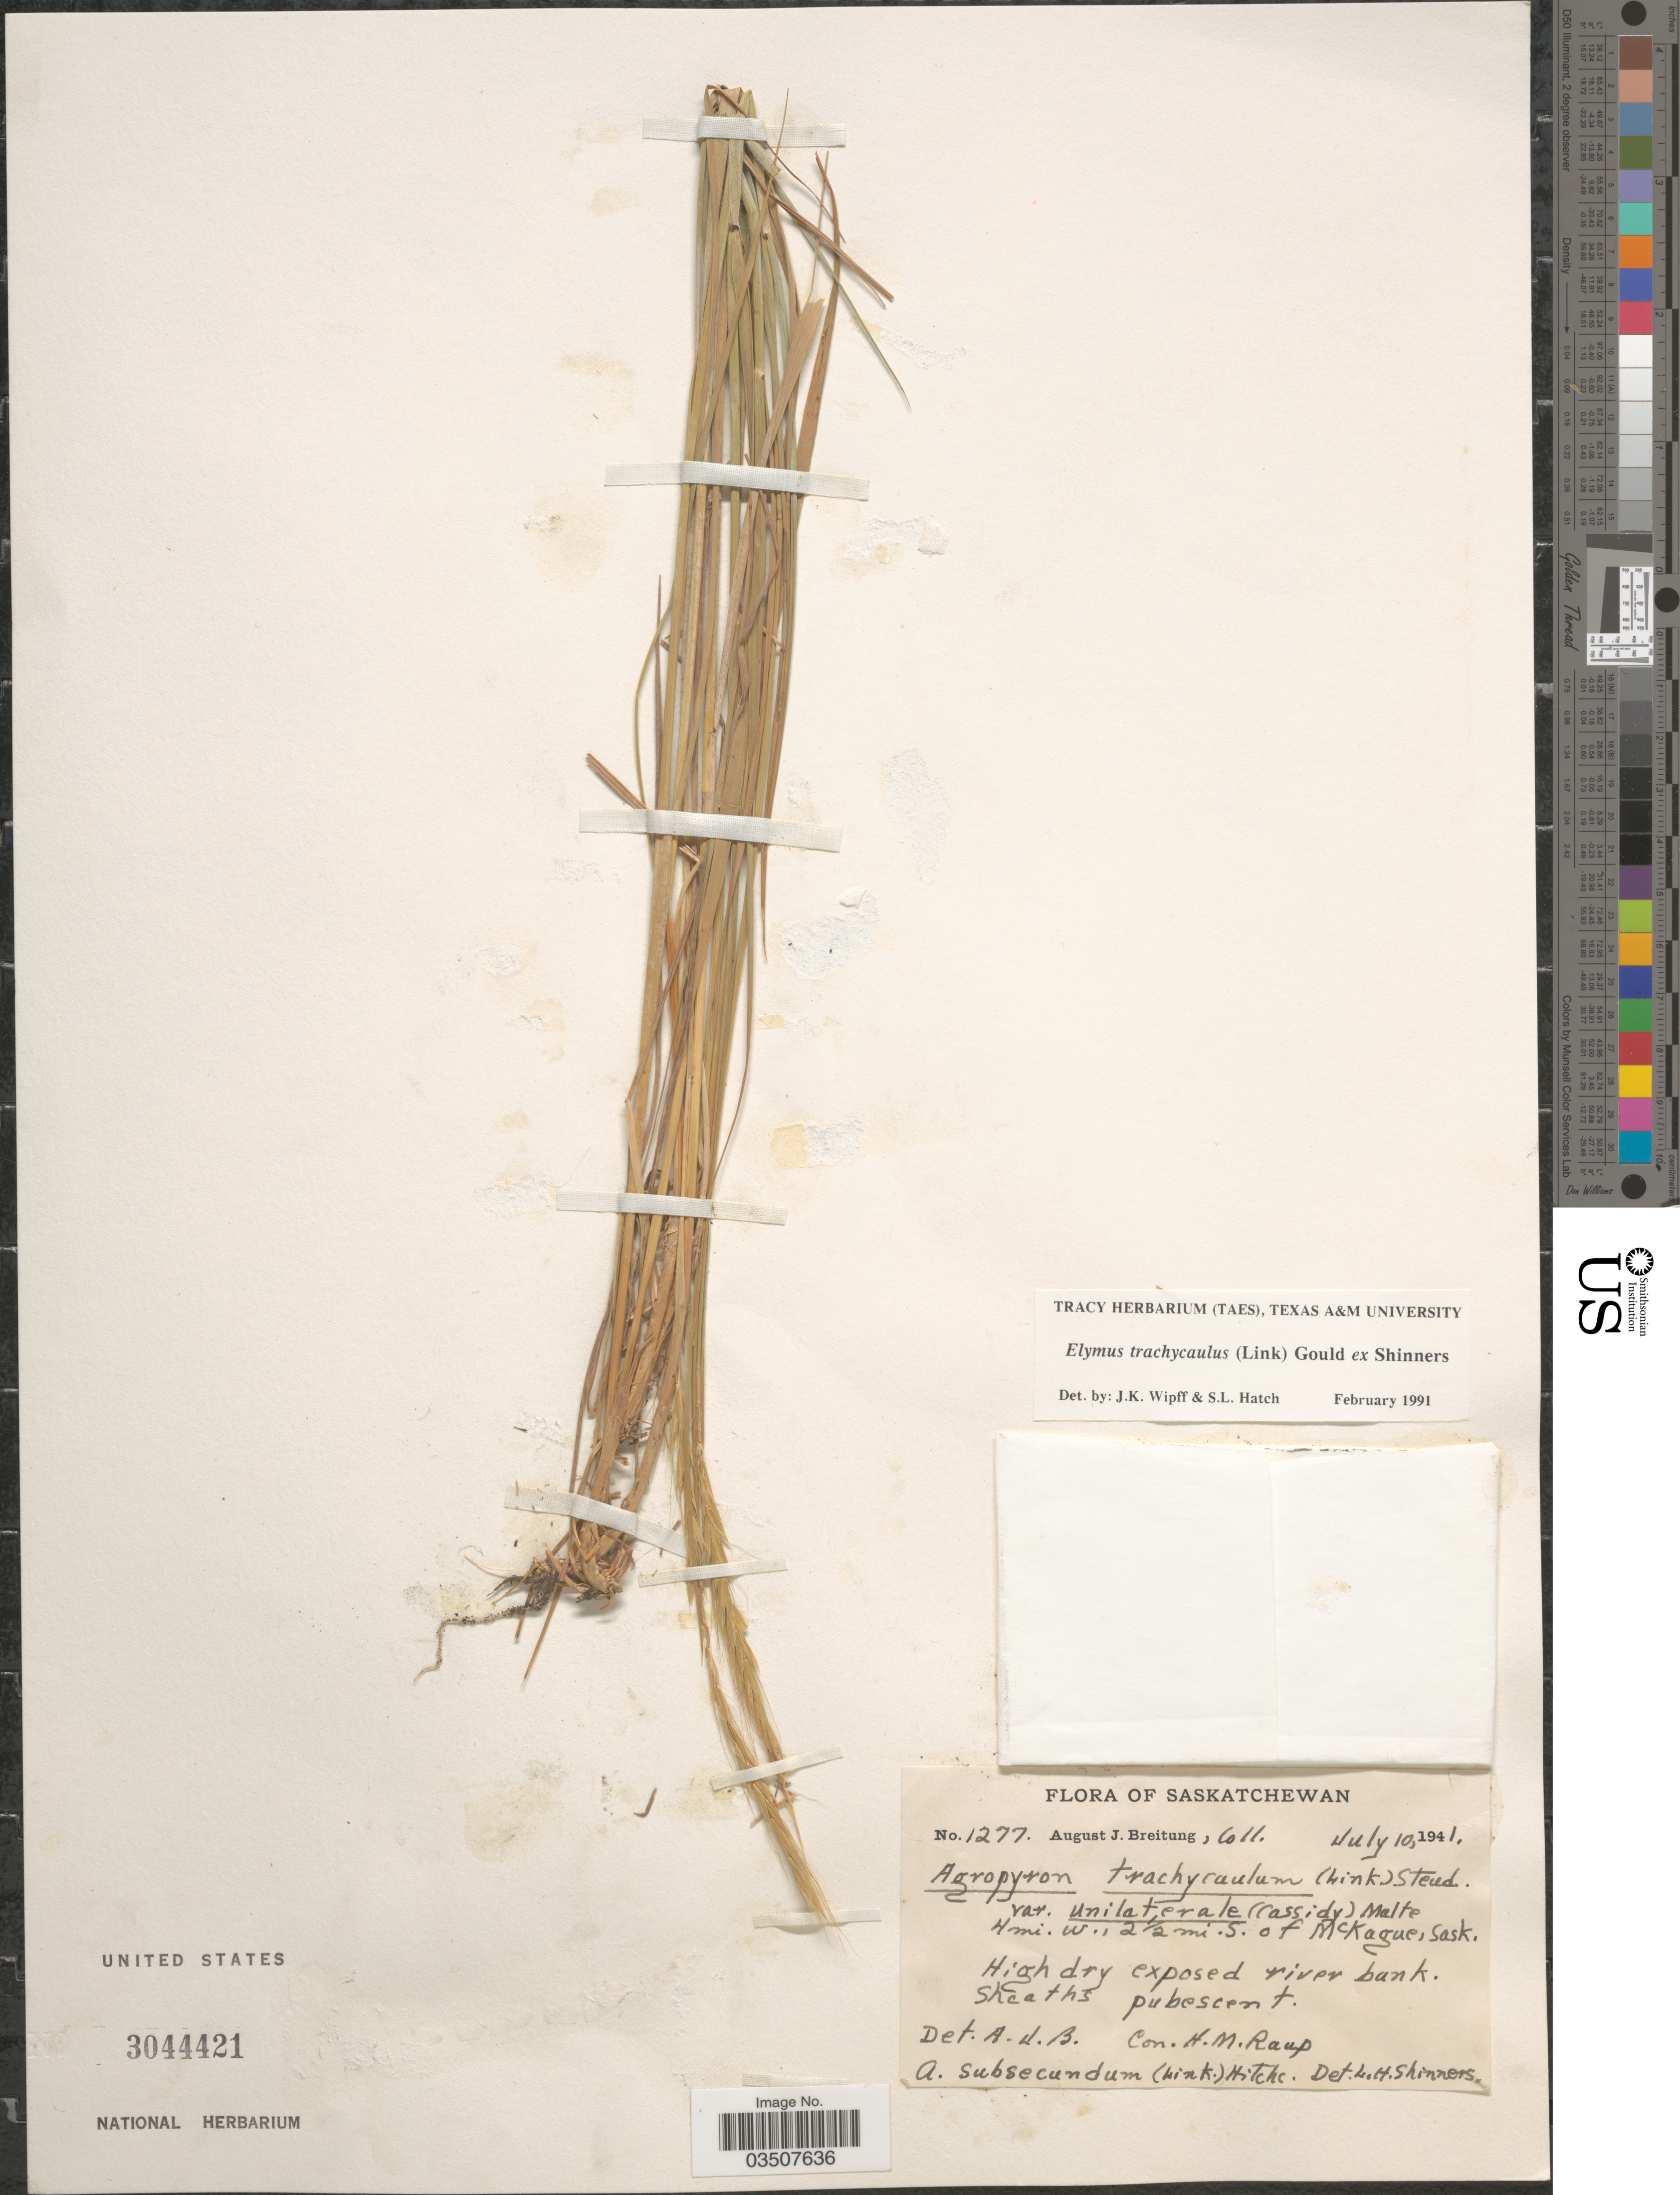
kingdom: Plantae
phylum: Tracheophyta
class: Liliopsida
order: Poales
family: Poaceae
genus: Elymus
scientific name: Elymus trachycaulus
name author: (Link) Gould ex Shinners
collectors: A. Breitung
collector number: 1277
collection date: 1941-07-10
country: Canada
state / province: Saskatchewan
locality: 4 mi. W., 2 ½ mi. S. of McKague. High dry exposed river bank.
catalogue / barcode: US 3044421